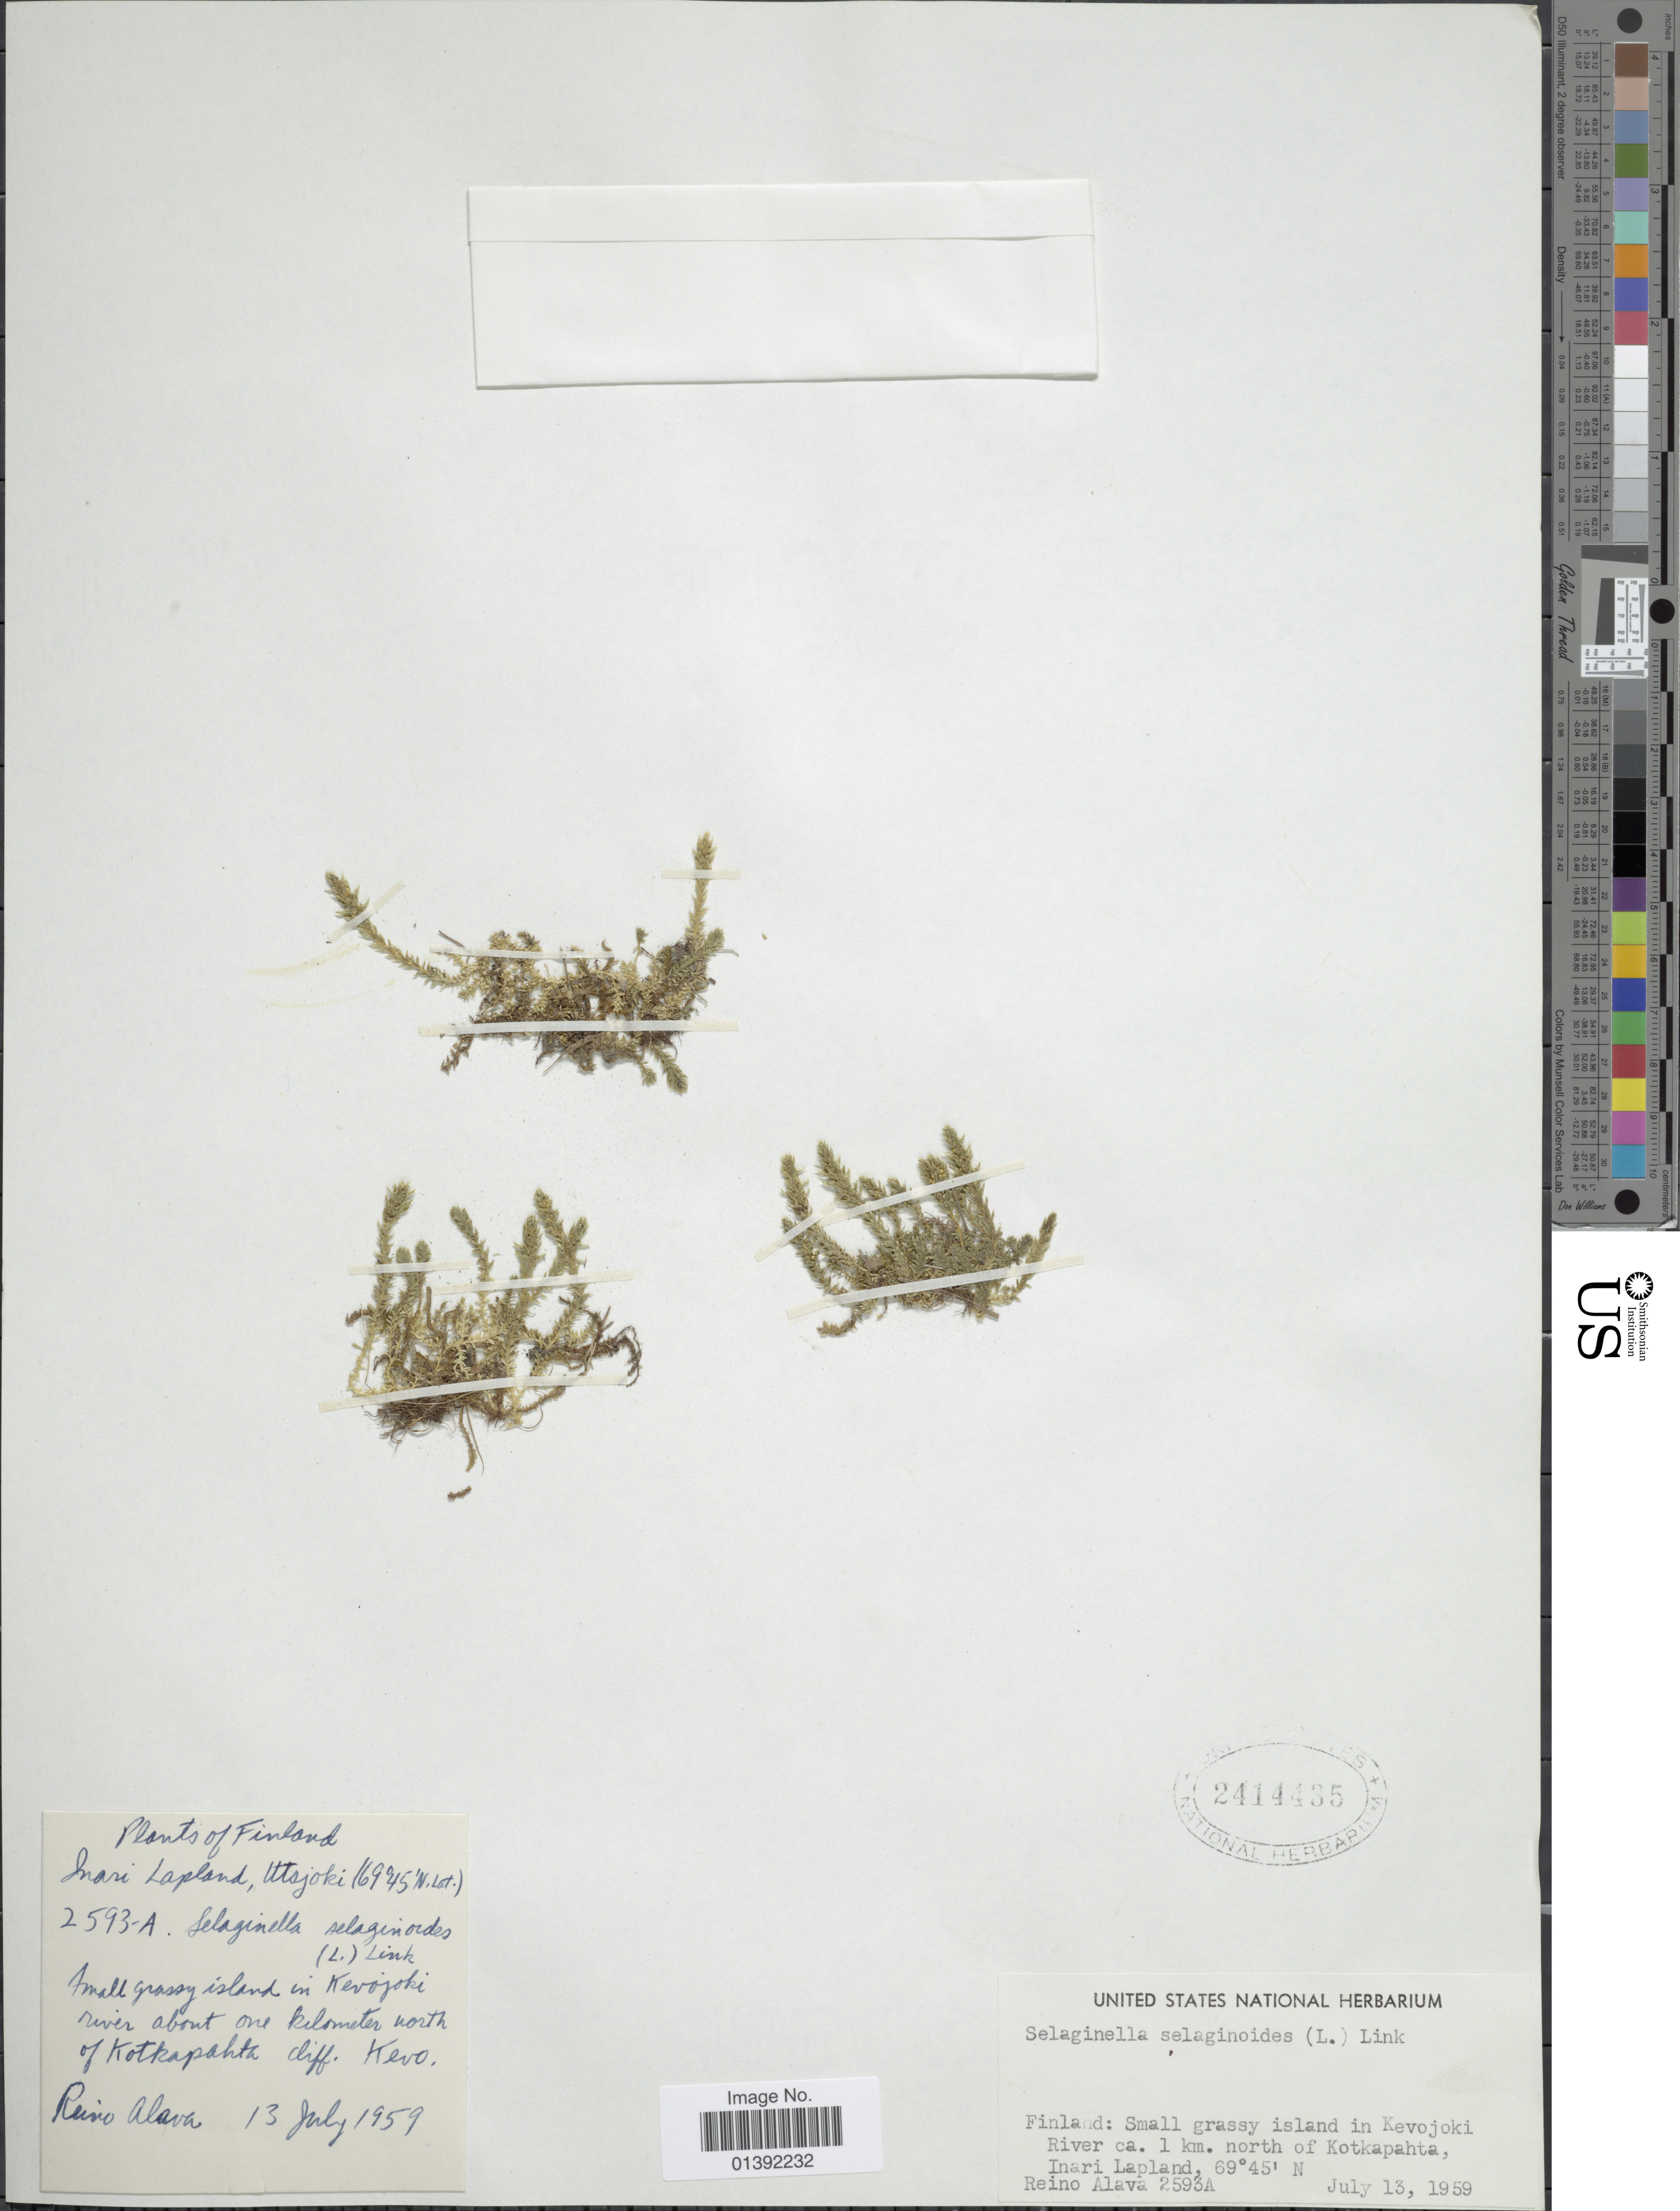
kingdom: Plantae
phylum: Tracheophyta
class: Lycopodiopsida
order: Selaginellales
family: Selaginellaceae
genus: Selaginella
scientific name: Selaginella selaginoides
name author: (L.) Link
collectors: R. O. Alava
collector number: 2593A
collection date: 1959-07-13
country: Finland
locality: Small grassy island in Kevojoki River ca. 1 km north of Kotkapahta Inari Lapland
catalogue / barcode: US 2414435